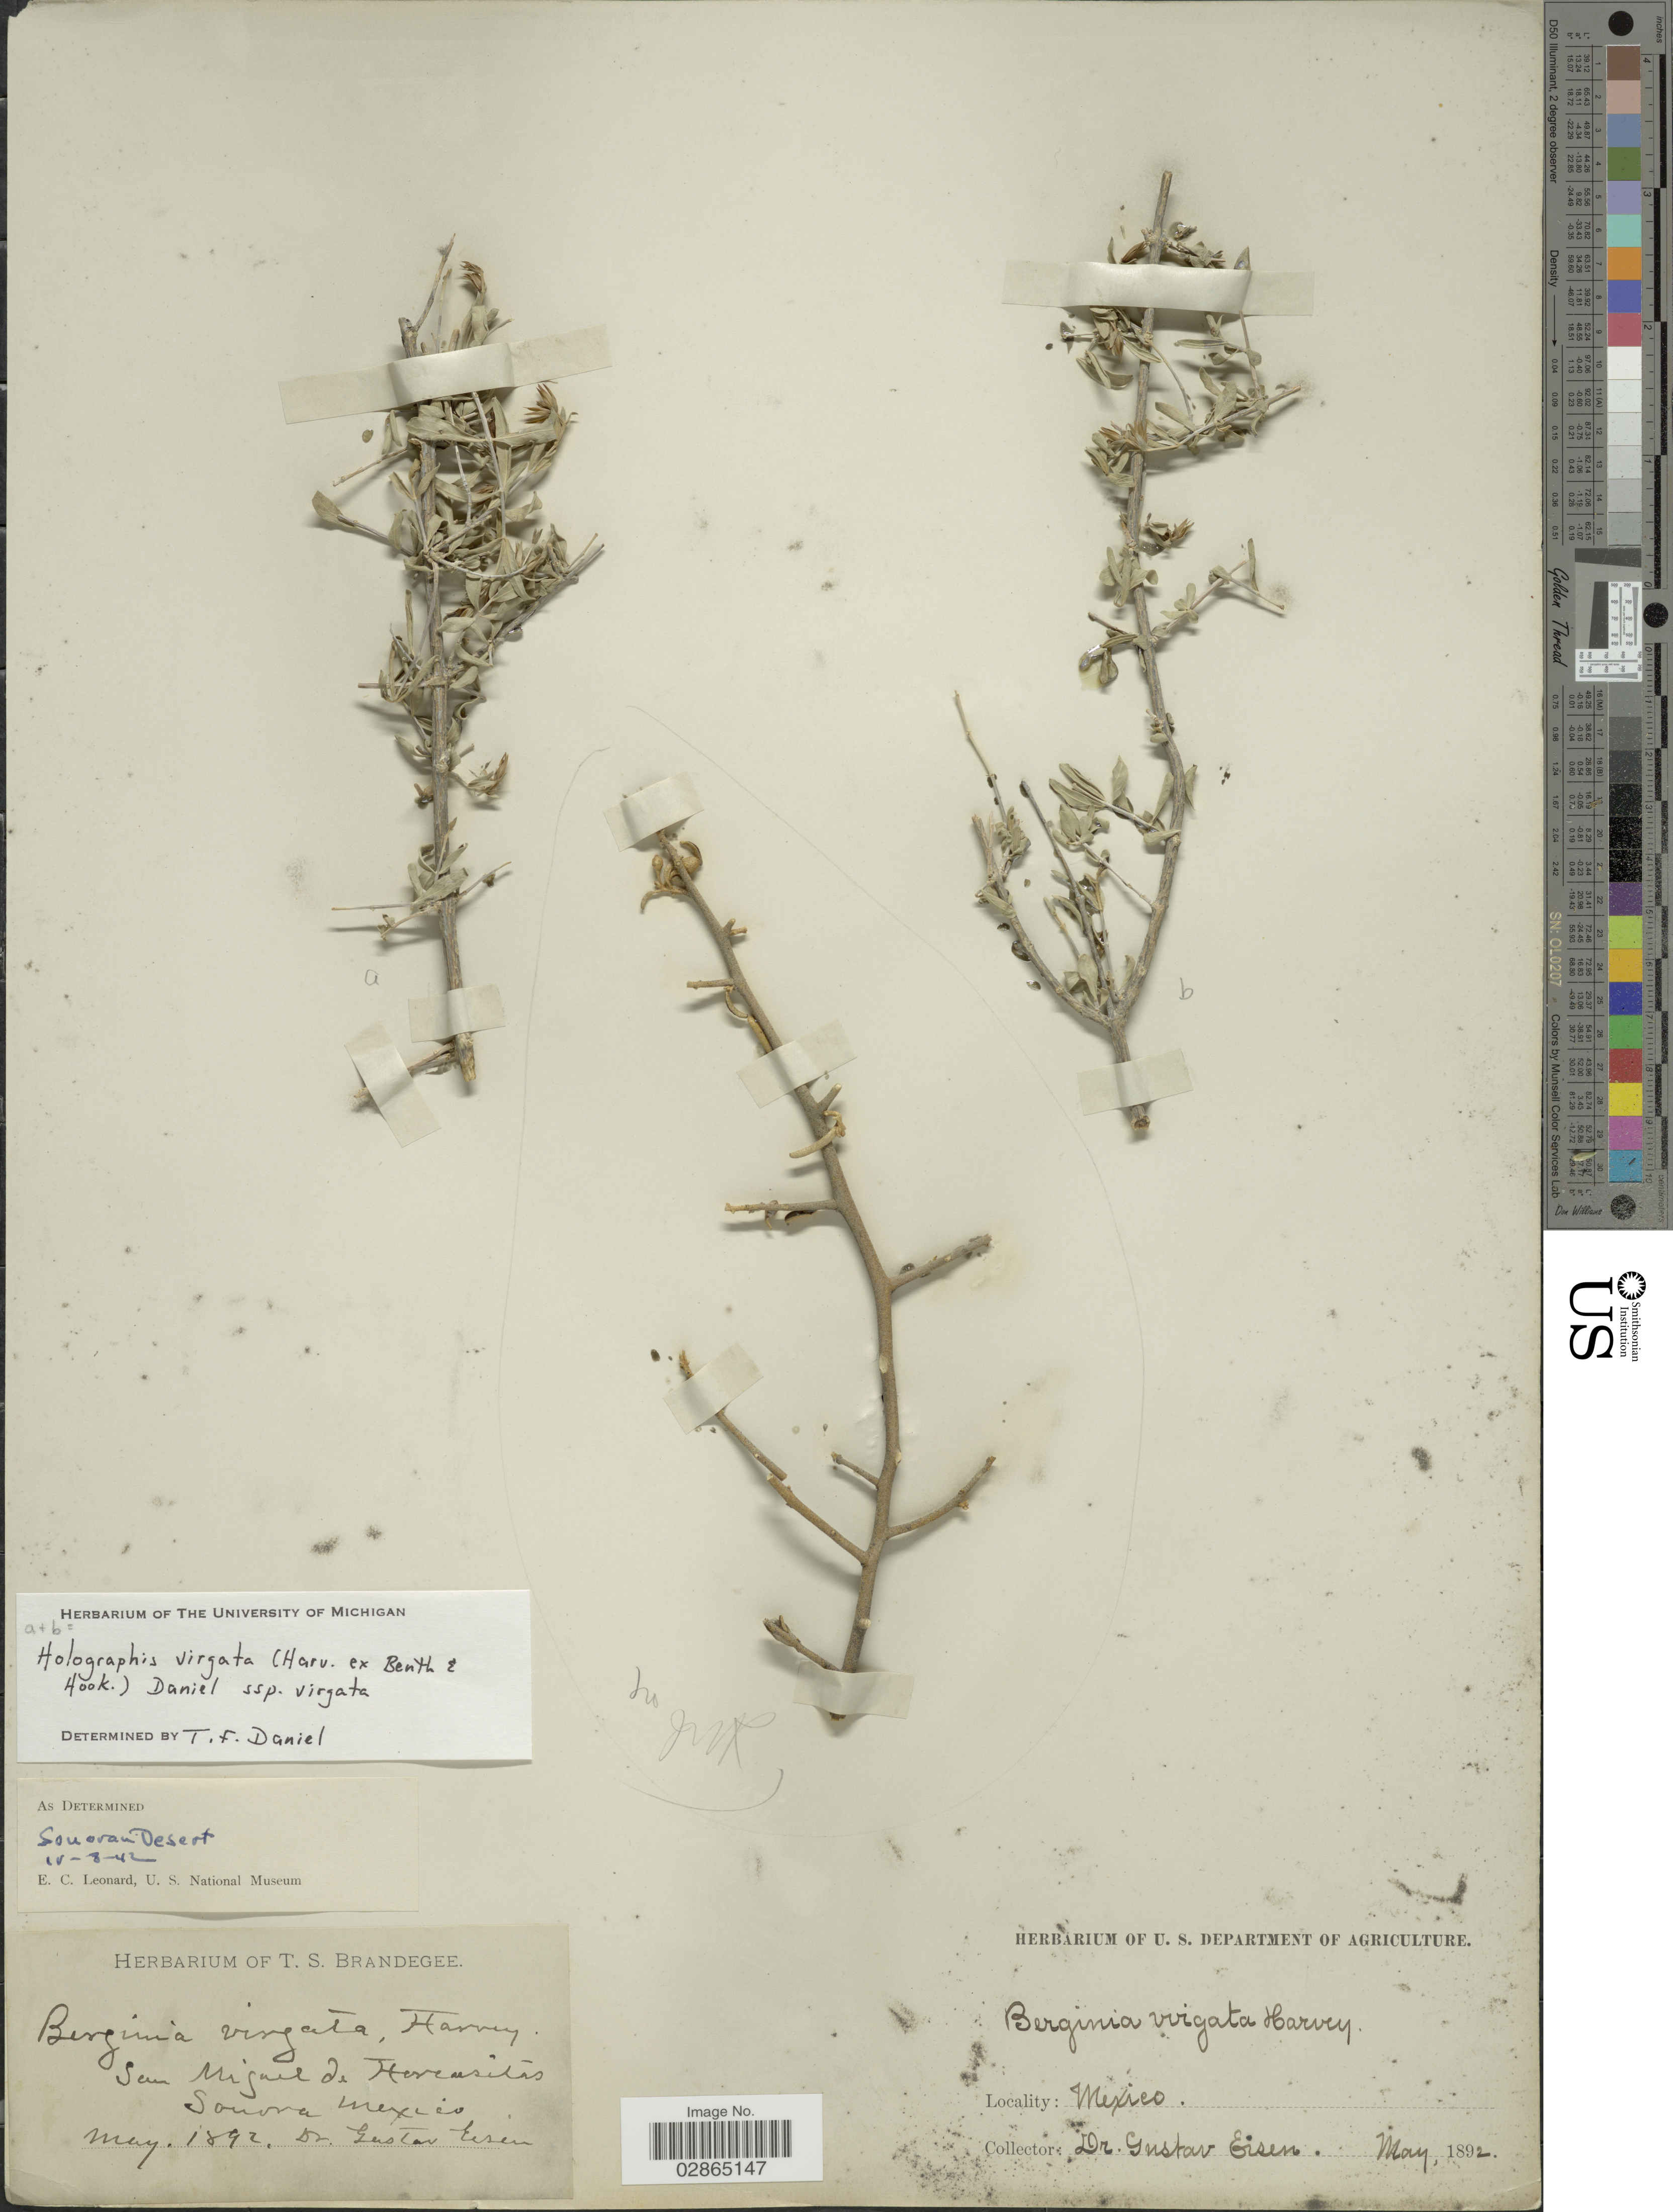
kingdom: Plantae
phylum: Tracheophyta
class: Magnoliopsida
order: Lamiales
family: Acanthaceae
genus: Holographis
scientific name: Holographis virgata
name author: (Harv. ex Benth.) T.F. Daniel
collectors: G. Eisen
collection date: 1892-05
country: Mexico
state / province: Sonora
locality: San Miguel de Horcasitas.